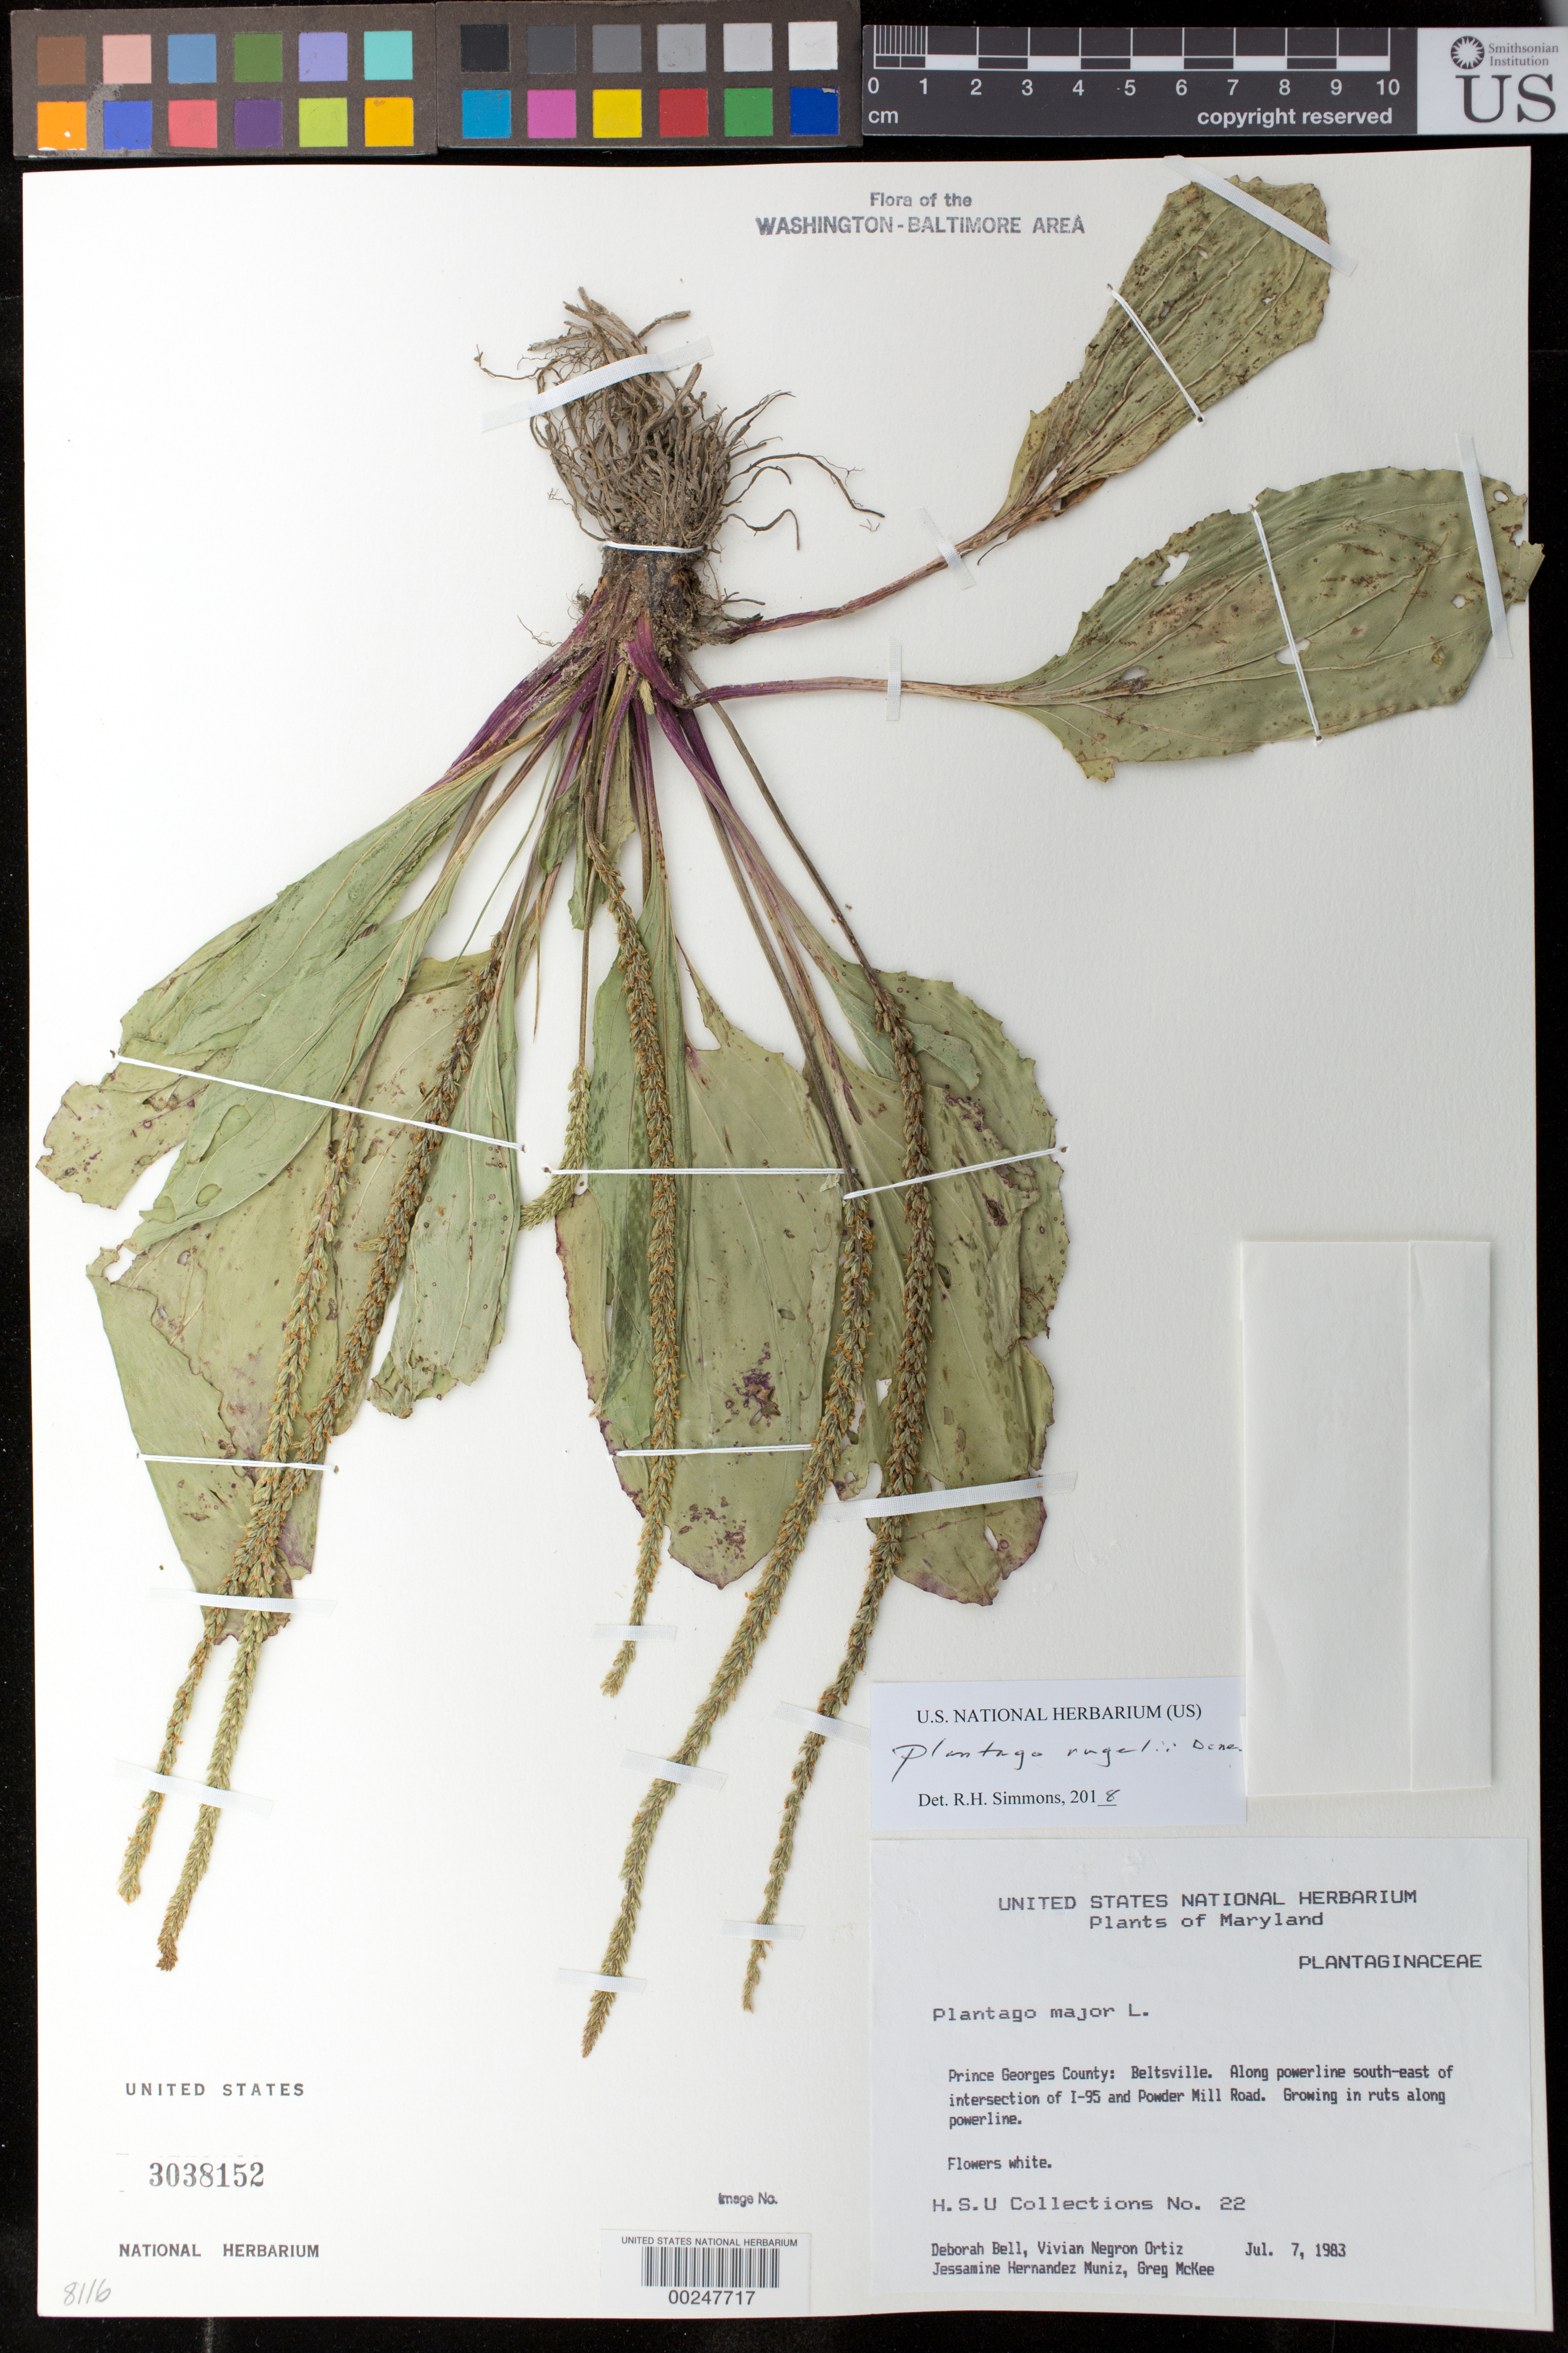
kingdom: Plantae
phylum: Tracheophyta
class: Magnoliopsida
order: Lamiales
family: Plantaginaceae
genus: Plantago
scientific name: Plantago rugelii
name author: Decne.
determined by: Simmons, R. H., (UNITED STATES)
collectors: D. A. Bell, V. Ortiz, J. Muniz & G. S. McKee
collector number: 22N.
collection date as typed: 20 Jul 1898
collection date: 1988-07-20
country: United States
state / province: Maryland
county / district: Prince George's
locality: Beltsville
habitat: Along powerline, grows in ruts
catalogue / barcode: US 3038152